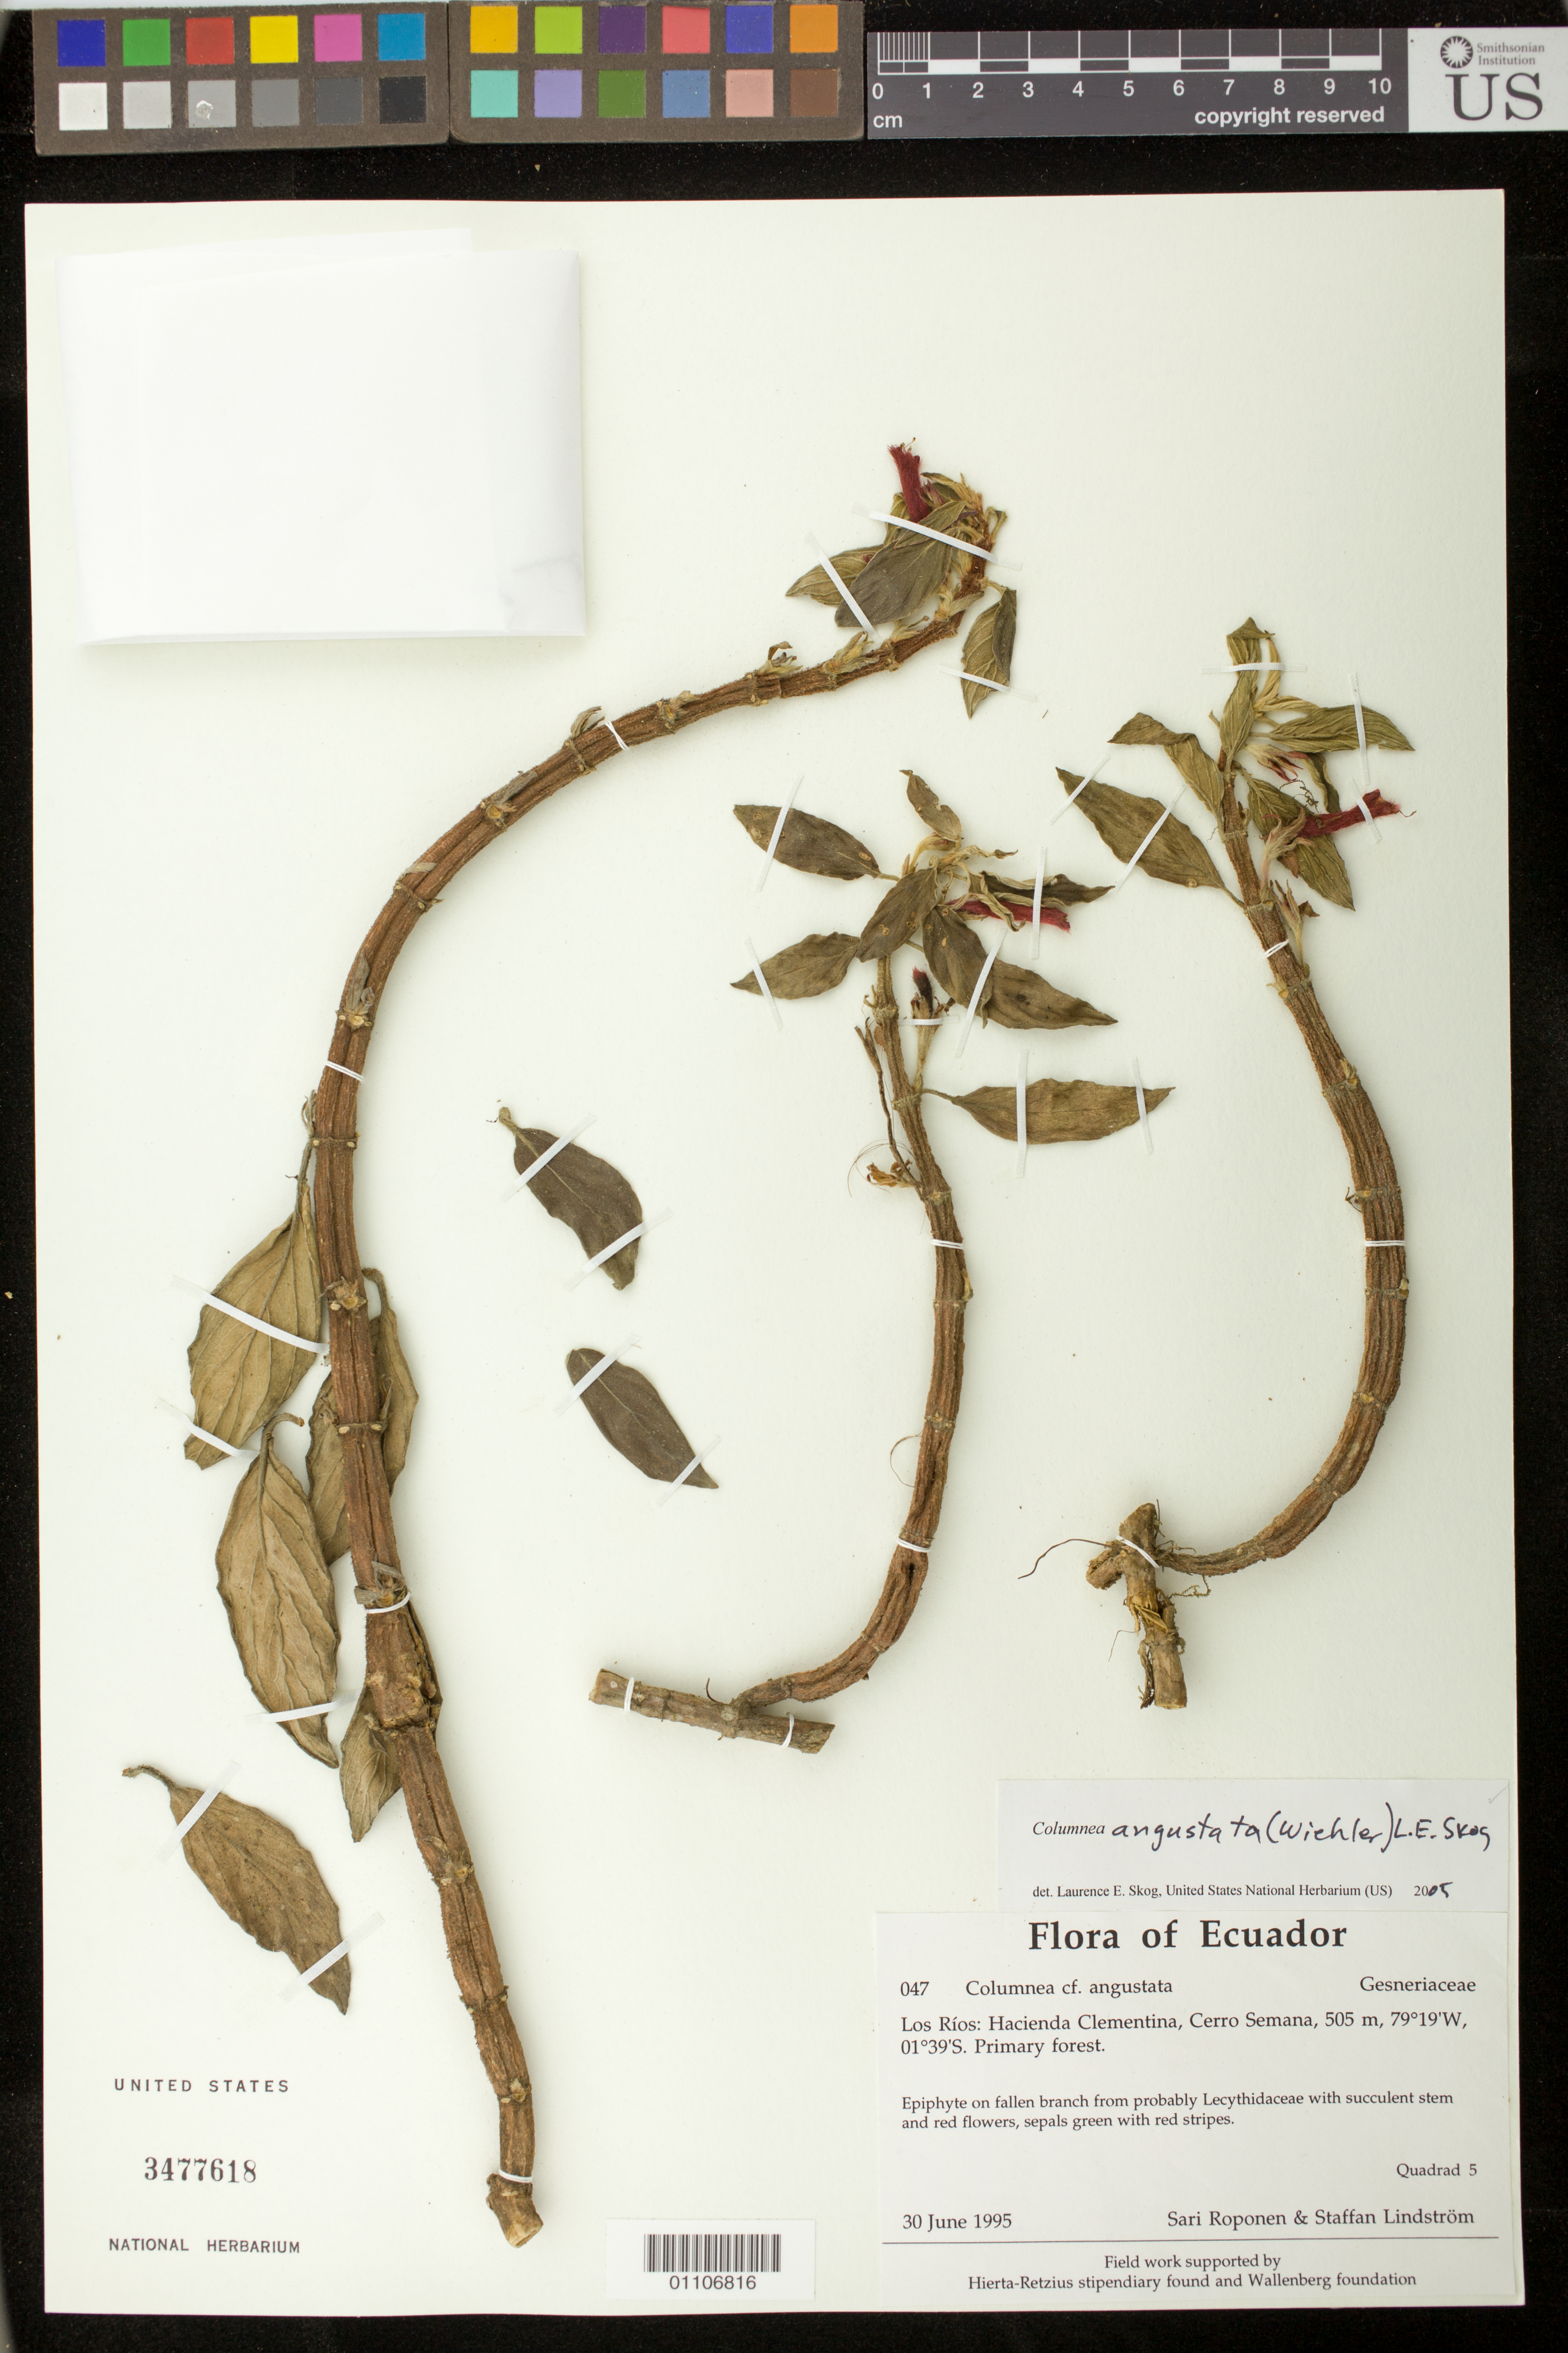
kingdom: Plantae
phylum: Tracheophyta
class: Magnoliopsida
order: Lamiales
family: Gesneriaceae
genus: Columnea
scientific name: Columnea angustata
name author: (Wiehler) L.E. Skog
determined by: Skog, Laurence E.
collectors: S. Roponen & S. Lindstrom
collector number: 47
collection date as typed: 30 Jun 1995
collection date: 1995-06-30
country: Ecuador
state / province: Los Rios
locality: Hacienda Clementina, Cerro Semana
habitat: Primary forest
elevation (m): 505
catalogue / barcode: US 3477618